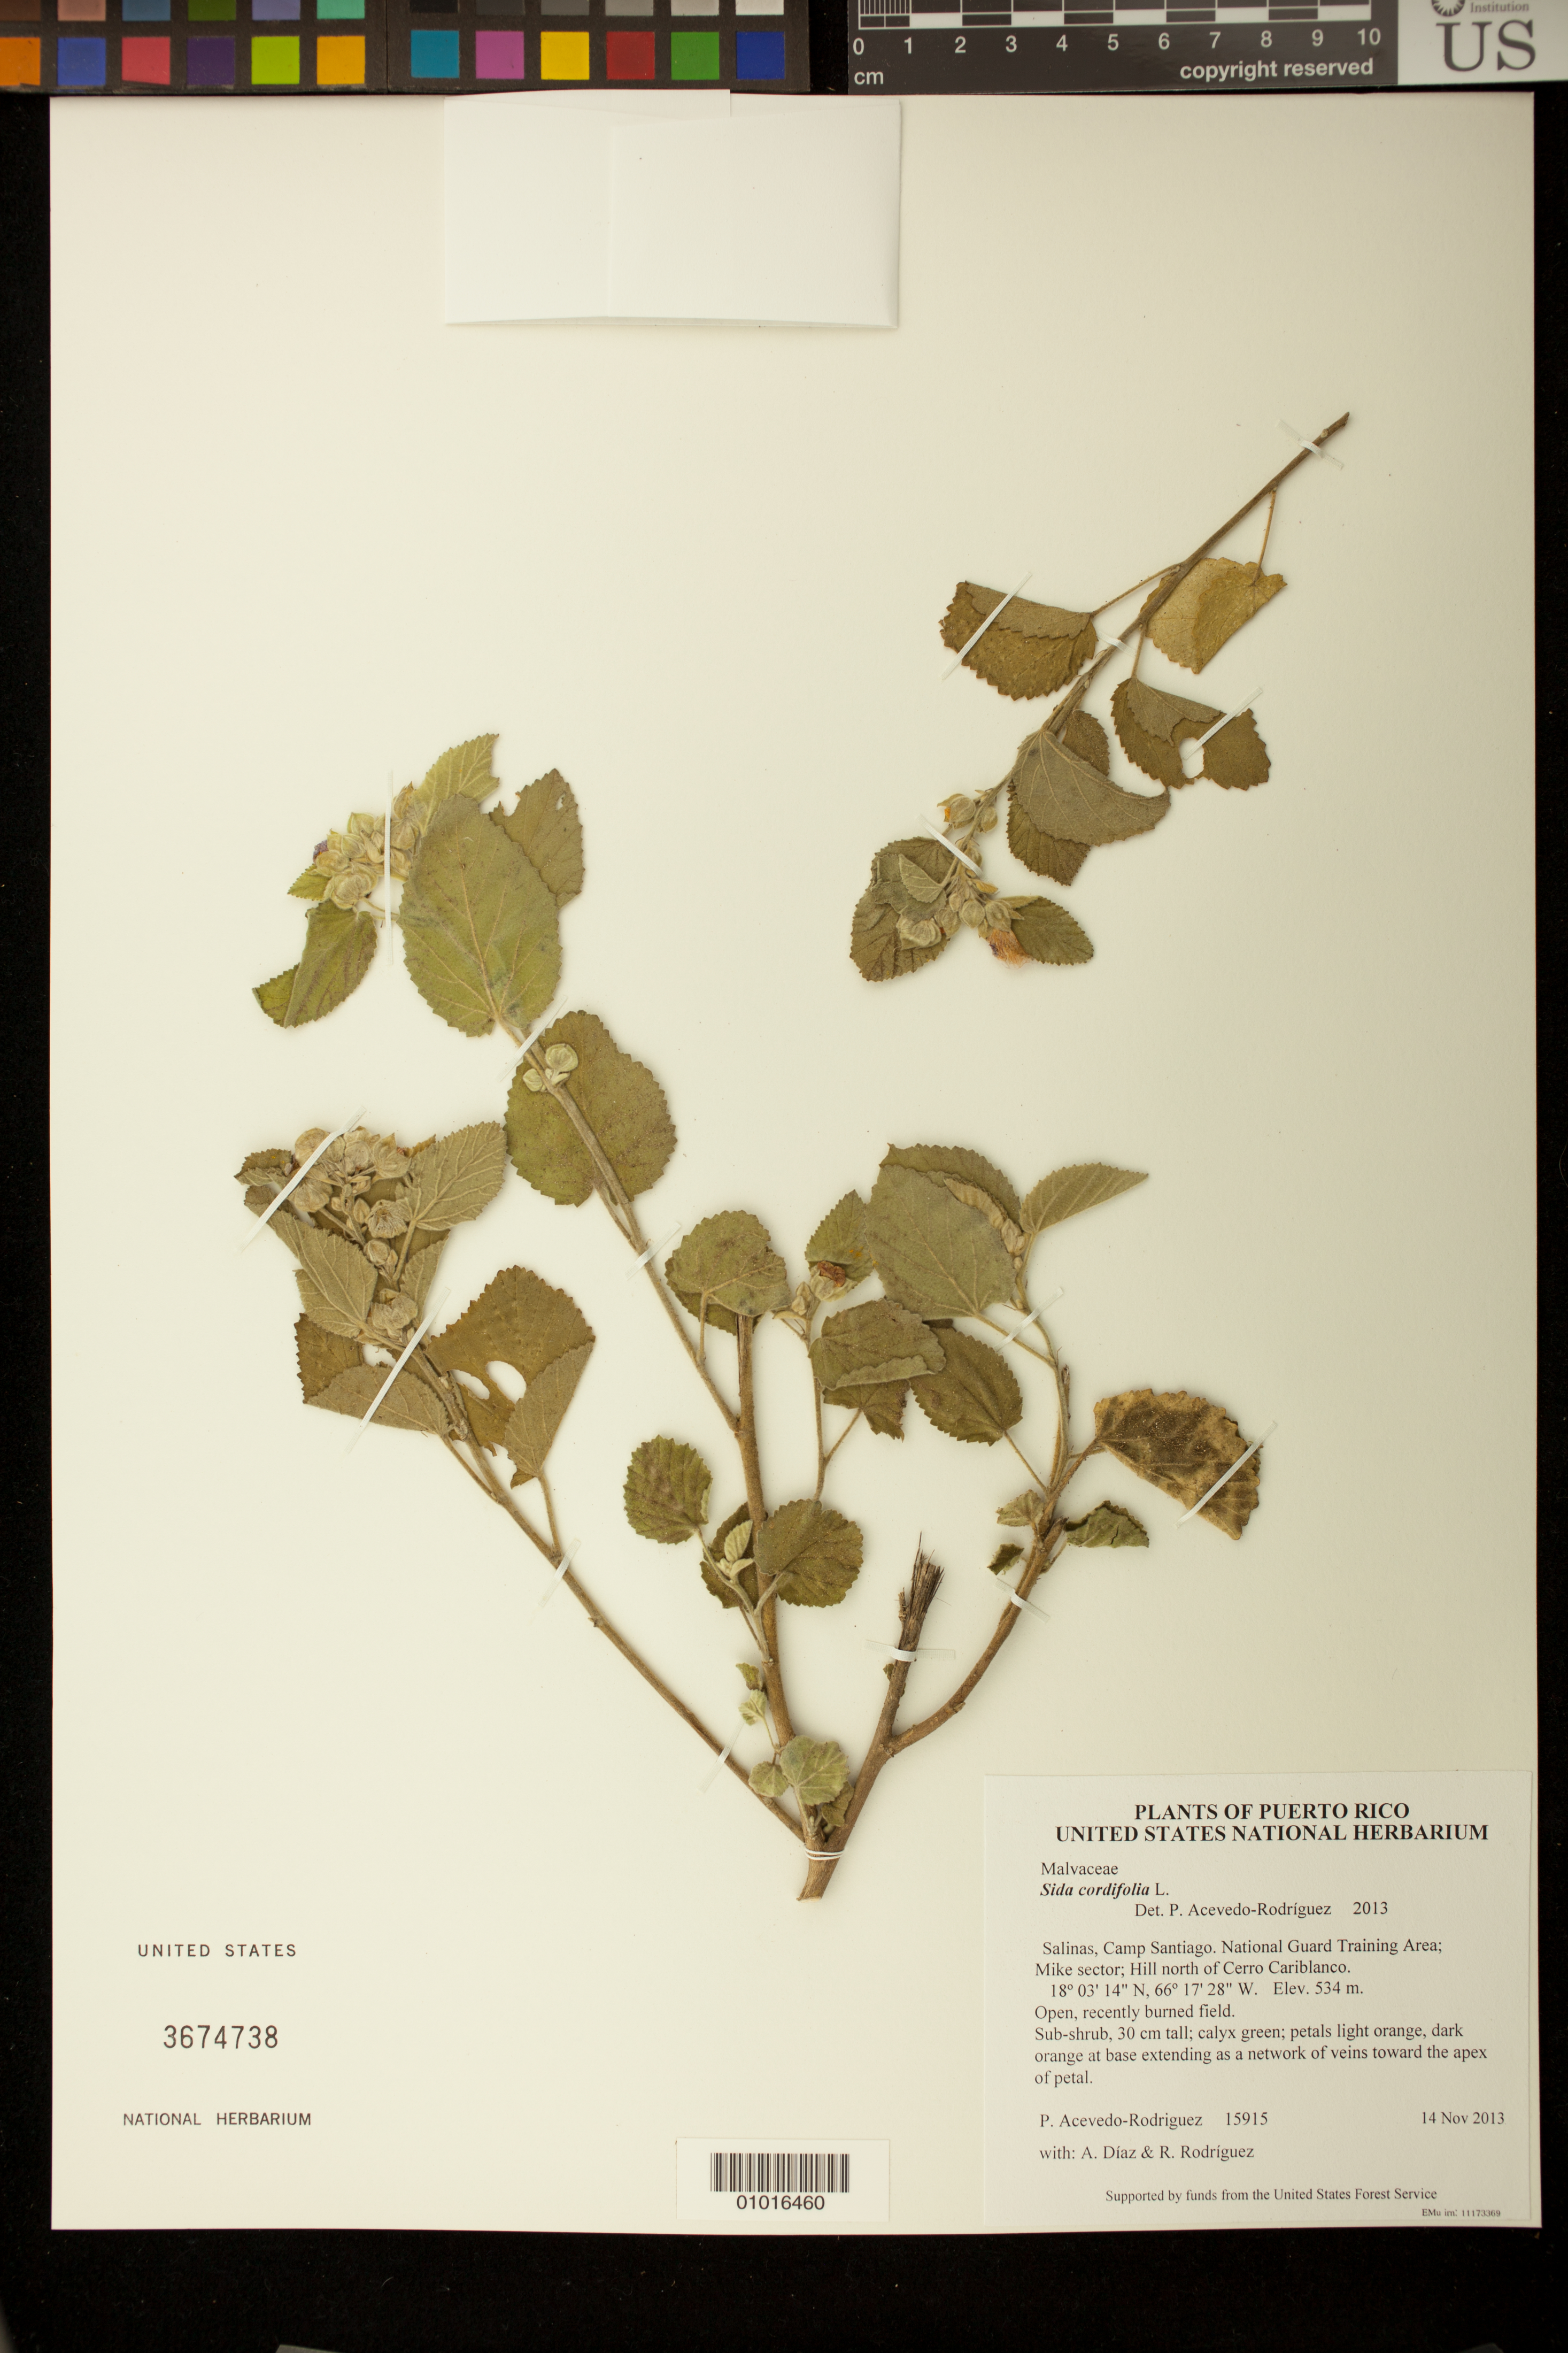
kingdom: Plantae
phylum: Tracheophyta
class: Magnoliopsida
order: Malvales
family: Malvaceae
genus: Sida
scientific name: Sida cordifolia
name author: L.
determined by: Acevedo-Rodríguez, P., (BOT), Smithsonian Institution - National Museum of Natural History (UNITED STATES)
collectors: P. Acevedo-Rodr., A. Díaz & R. Rodríguez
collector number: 15915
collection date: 2013-11-14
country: Puerto Rico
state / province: Salinas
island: Puerto Rico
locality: Camp Santiago. National Guard Training Area; Mike sector; Hill north of Cerro Cariblanco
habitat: Open, recently burned field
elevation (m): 534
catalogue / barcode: US 3674738